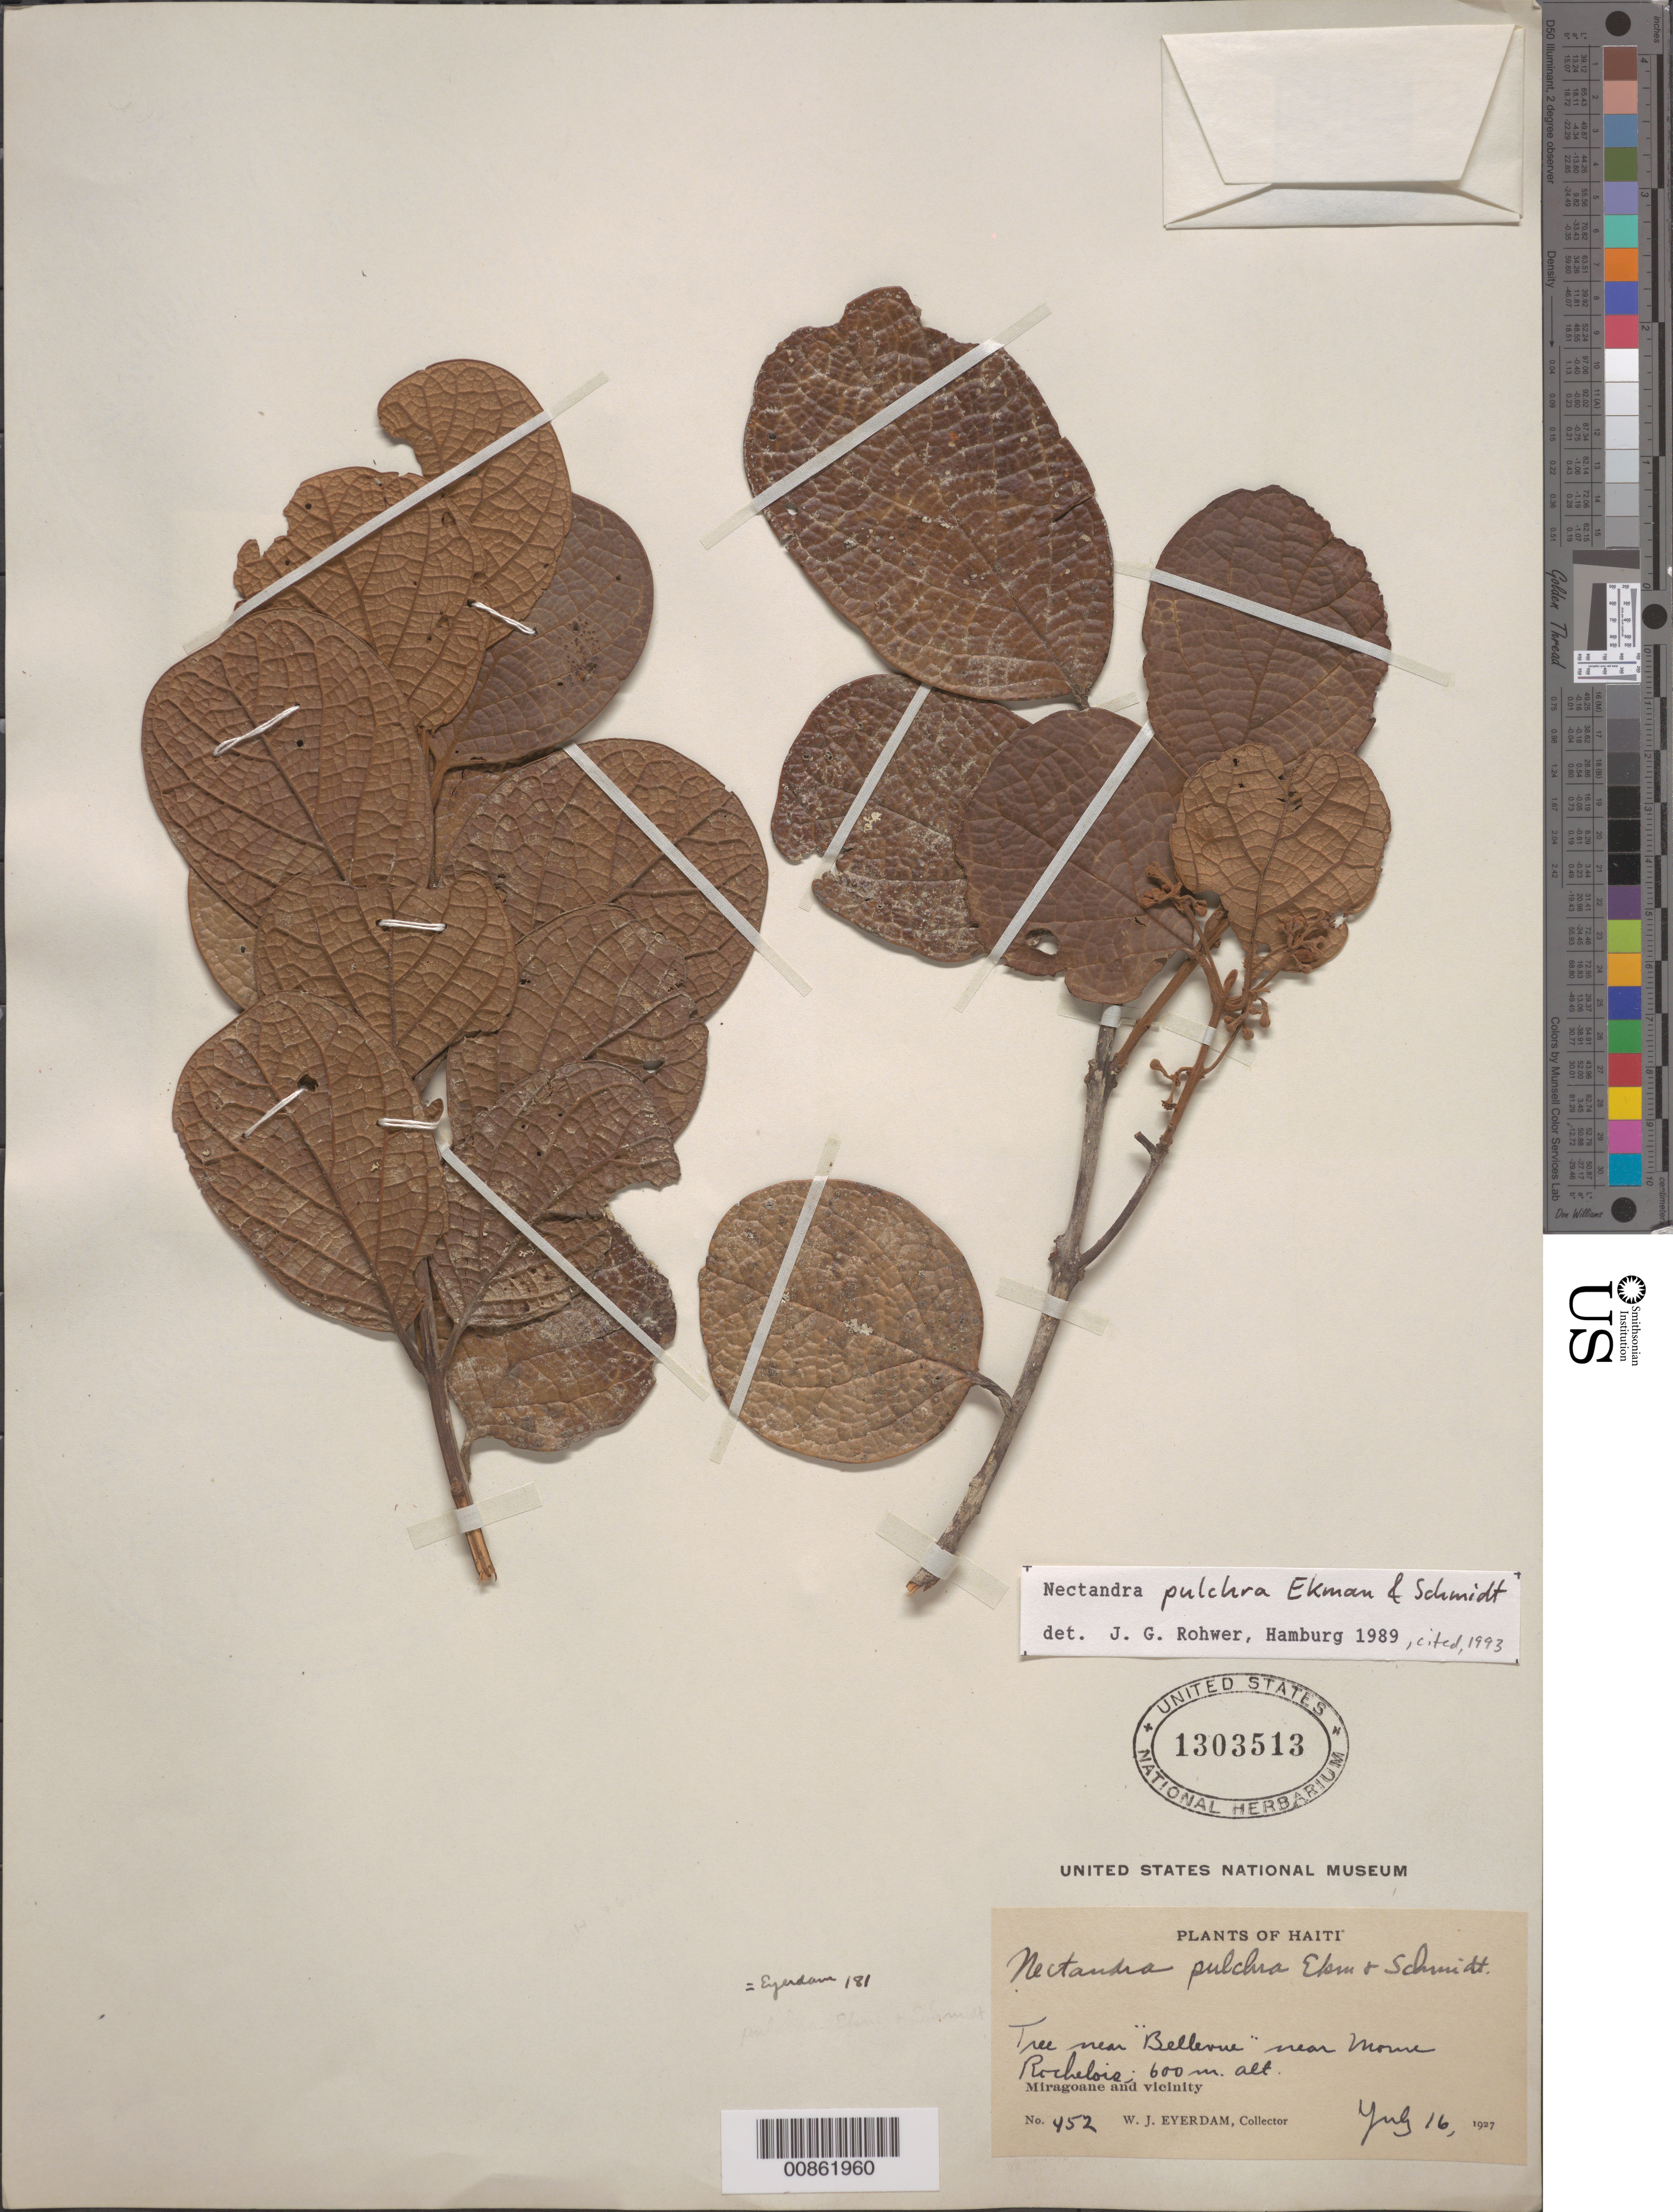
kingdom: Plantae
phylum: Tracheophyta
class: Magnoliopsida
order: Laurales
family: Lauraceae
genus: Nectandra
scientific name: Nectandra pulchra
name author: Ekman & O.C. Schmidt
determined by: Rohwer, J. G.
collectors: W. J. Eyerdam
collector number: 452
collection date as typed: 16 Jul 1927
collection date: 1927-07-16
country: Haiti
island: Hispaniola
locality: Miragoane and vicinity. Near "Bellevue", near Morne Rochelois.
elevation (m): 600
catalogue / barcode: US 1303513